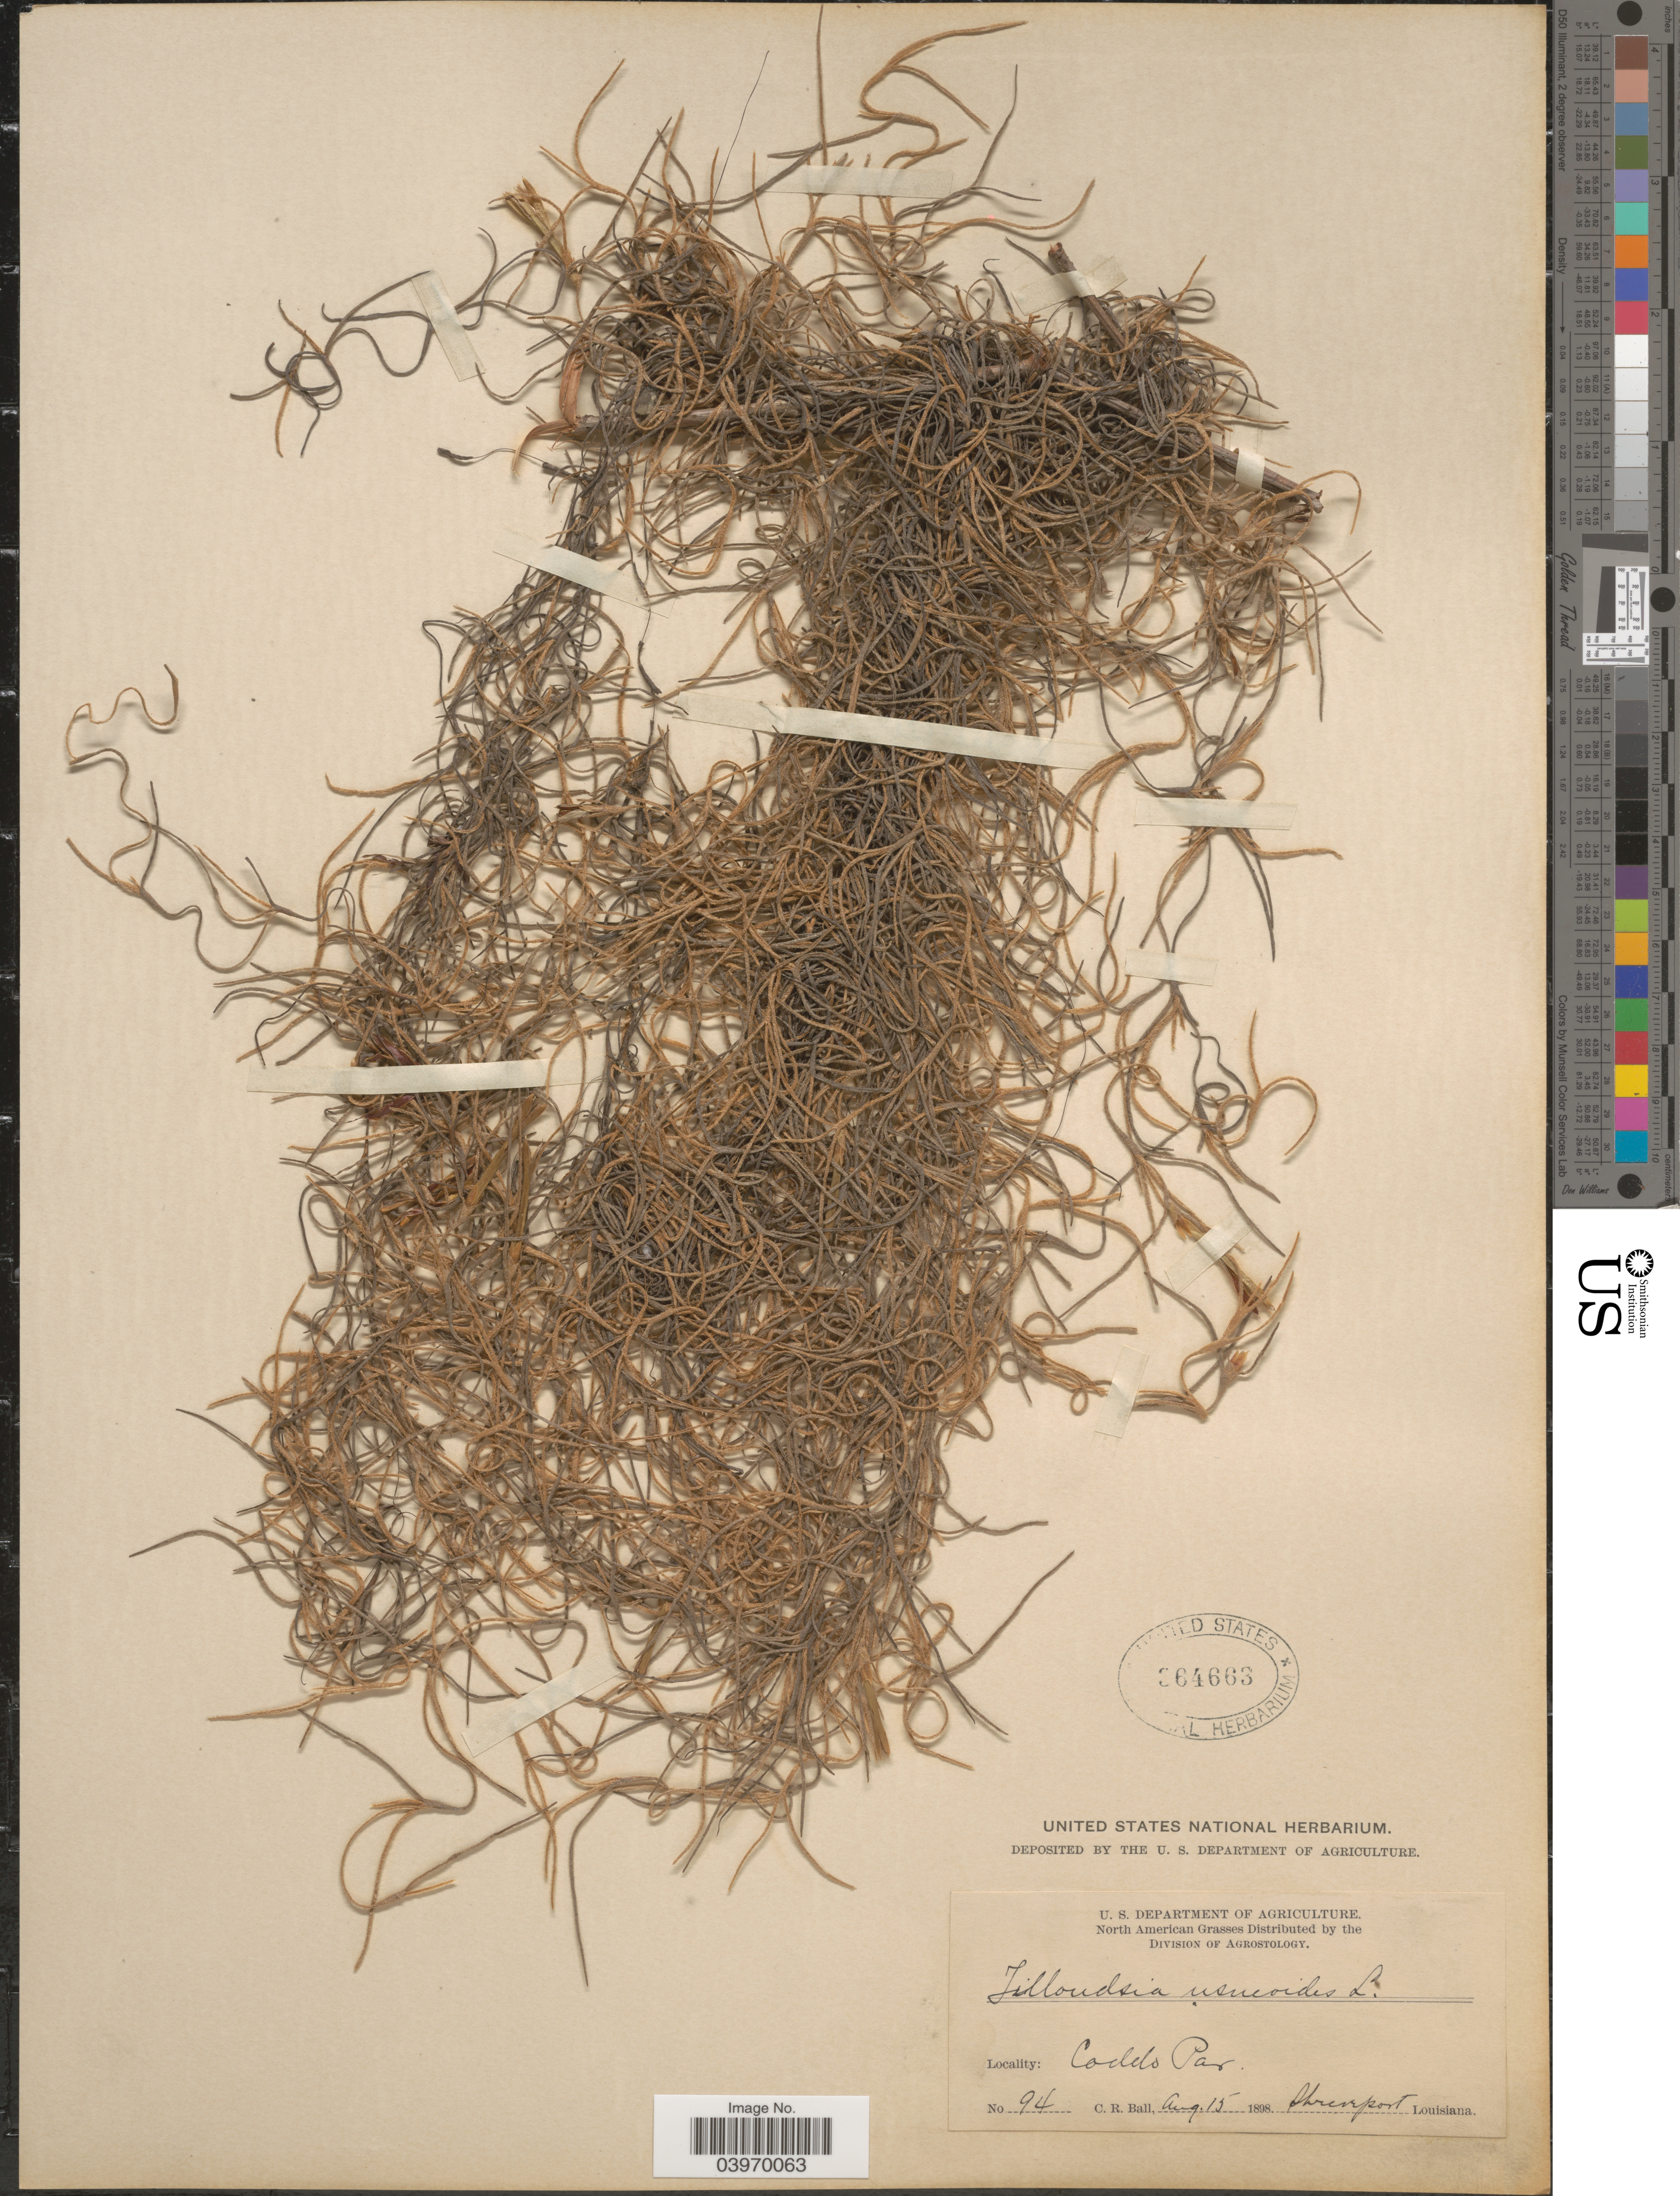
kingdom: Plantae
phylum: Tracheophyta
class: Liliopsida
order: Poales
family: Bromeliaceae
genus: Tillandsia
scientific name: Tillandsia usneoides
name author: (L.) L.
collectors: C. R. Ball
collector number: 94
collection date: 1898-08-15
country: United States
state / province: Louisiana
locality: Coddo Par. Shreveport.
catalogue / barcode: US 364663